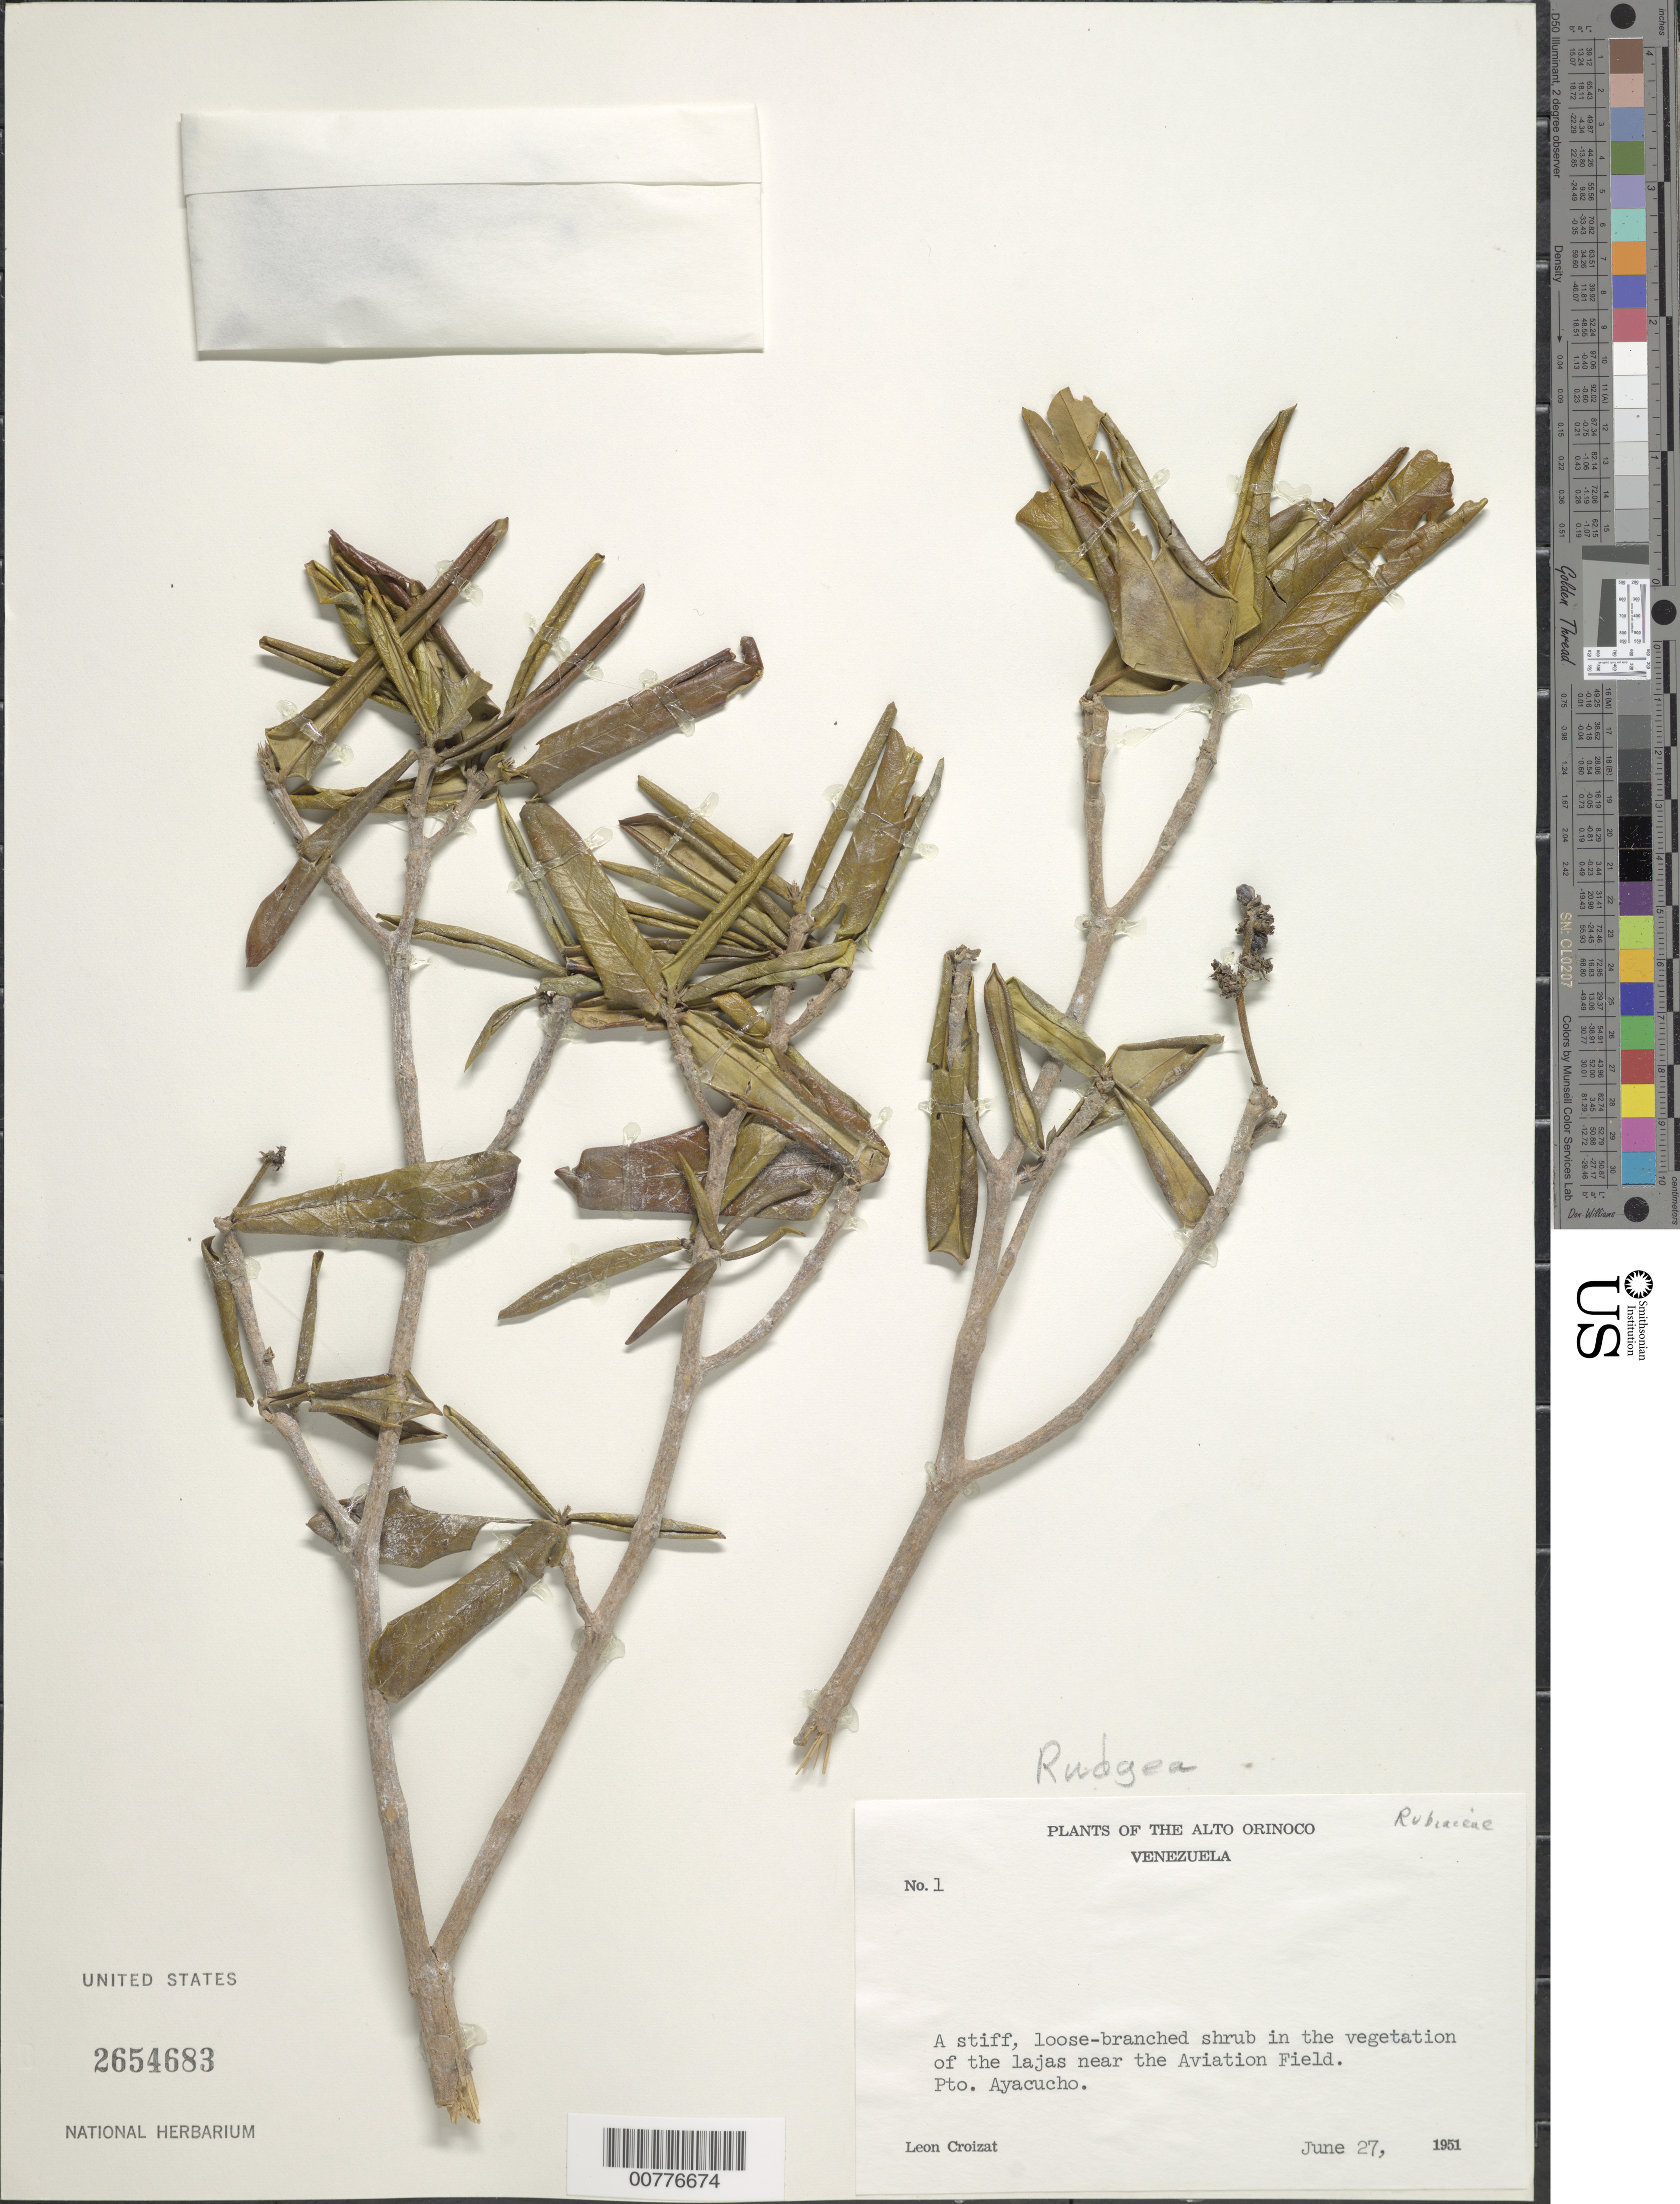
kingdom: Plantae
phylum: Tracheophyta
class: Magnoliopsida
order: Gentianales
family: Rubiaceae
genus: Rudgea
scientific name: Rudgea sp.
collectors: L. C. M. Croizat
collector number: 1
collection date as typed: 27-Jun-51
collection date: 1951-06-27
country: Venezuela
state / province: Amazonas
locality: Puerto Ayacucho, near Aviation Field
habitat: Laja vegetation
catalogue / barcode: US 2654683